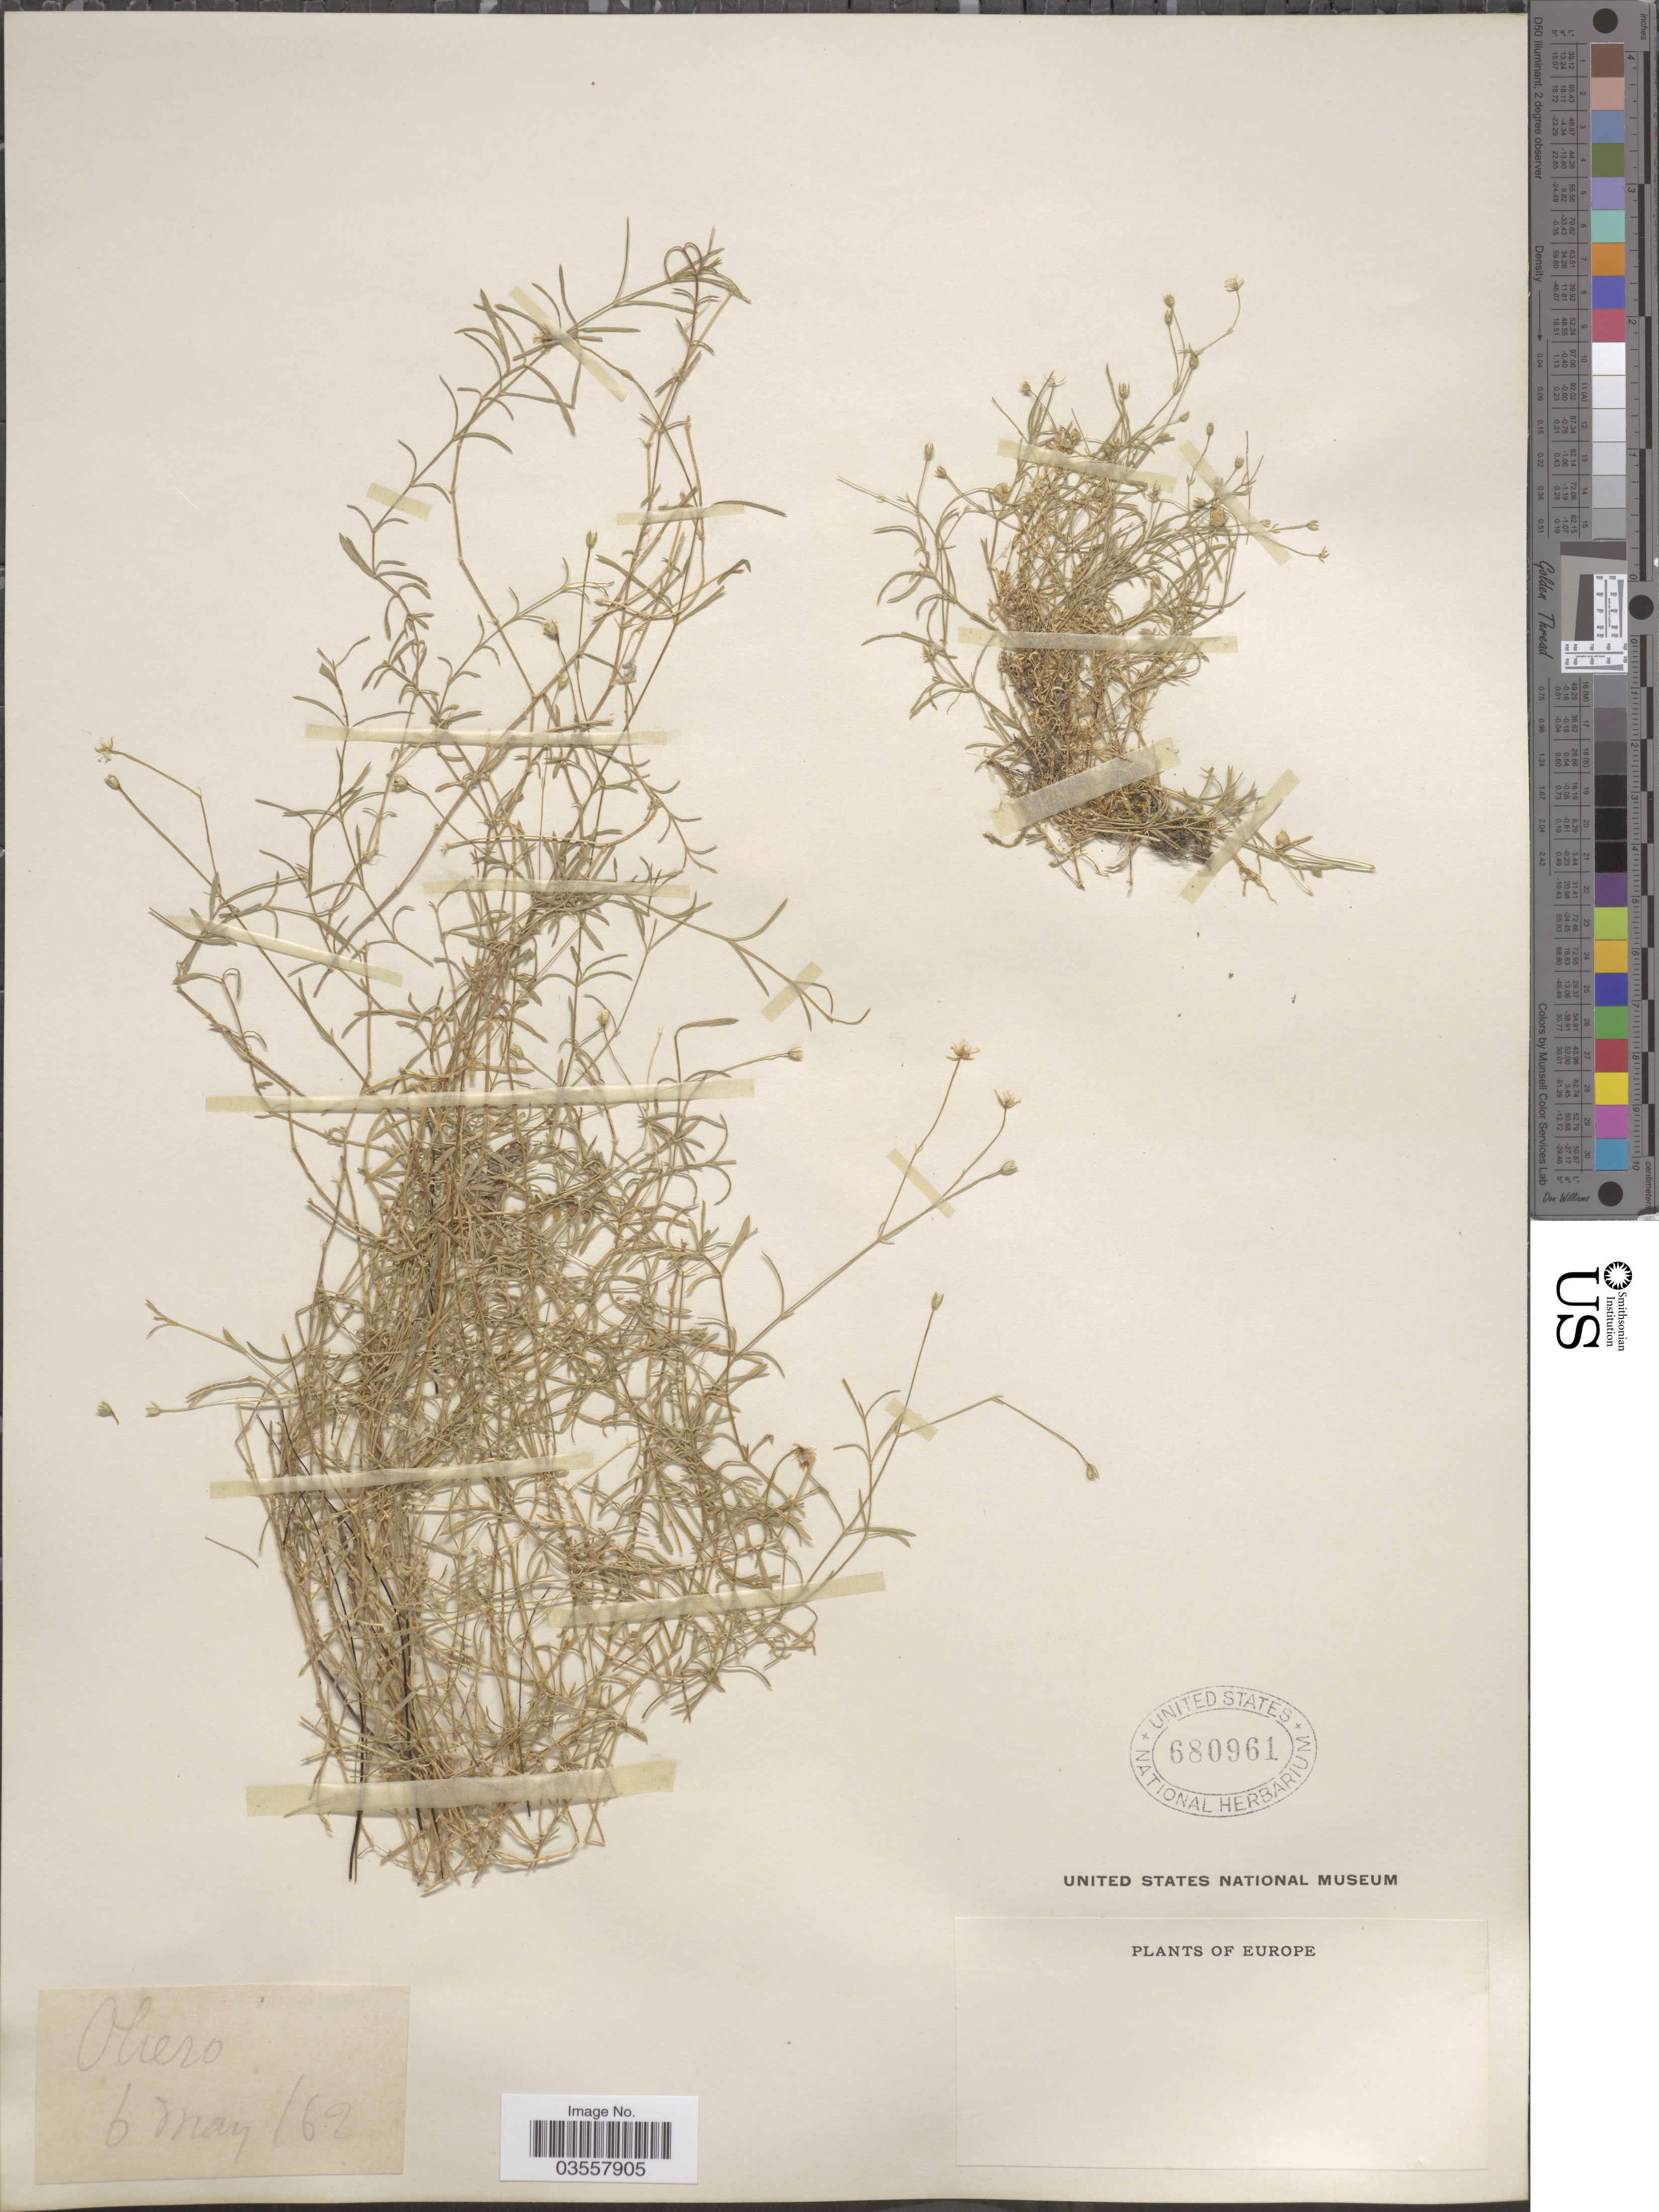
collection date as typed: Transcribed d/m/y: 6/5/62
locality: Ohero. Europe.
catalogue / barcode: US 680961